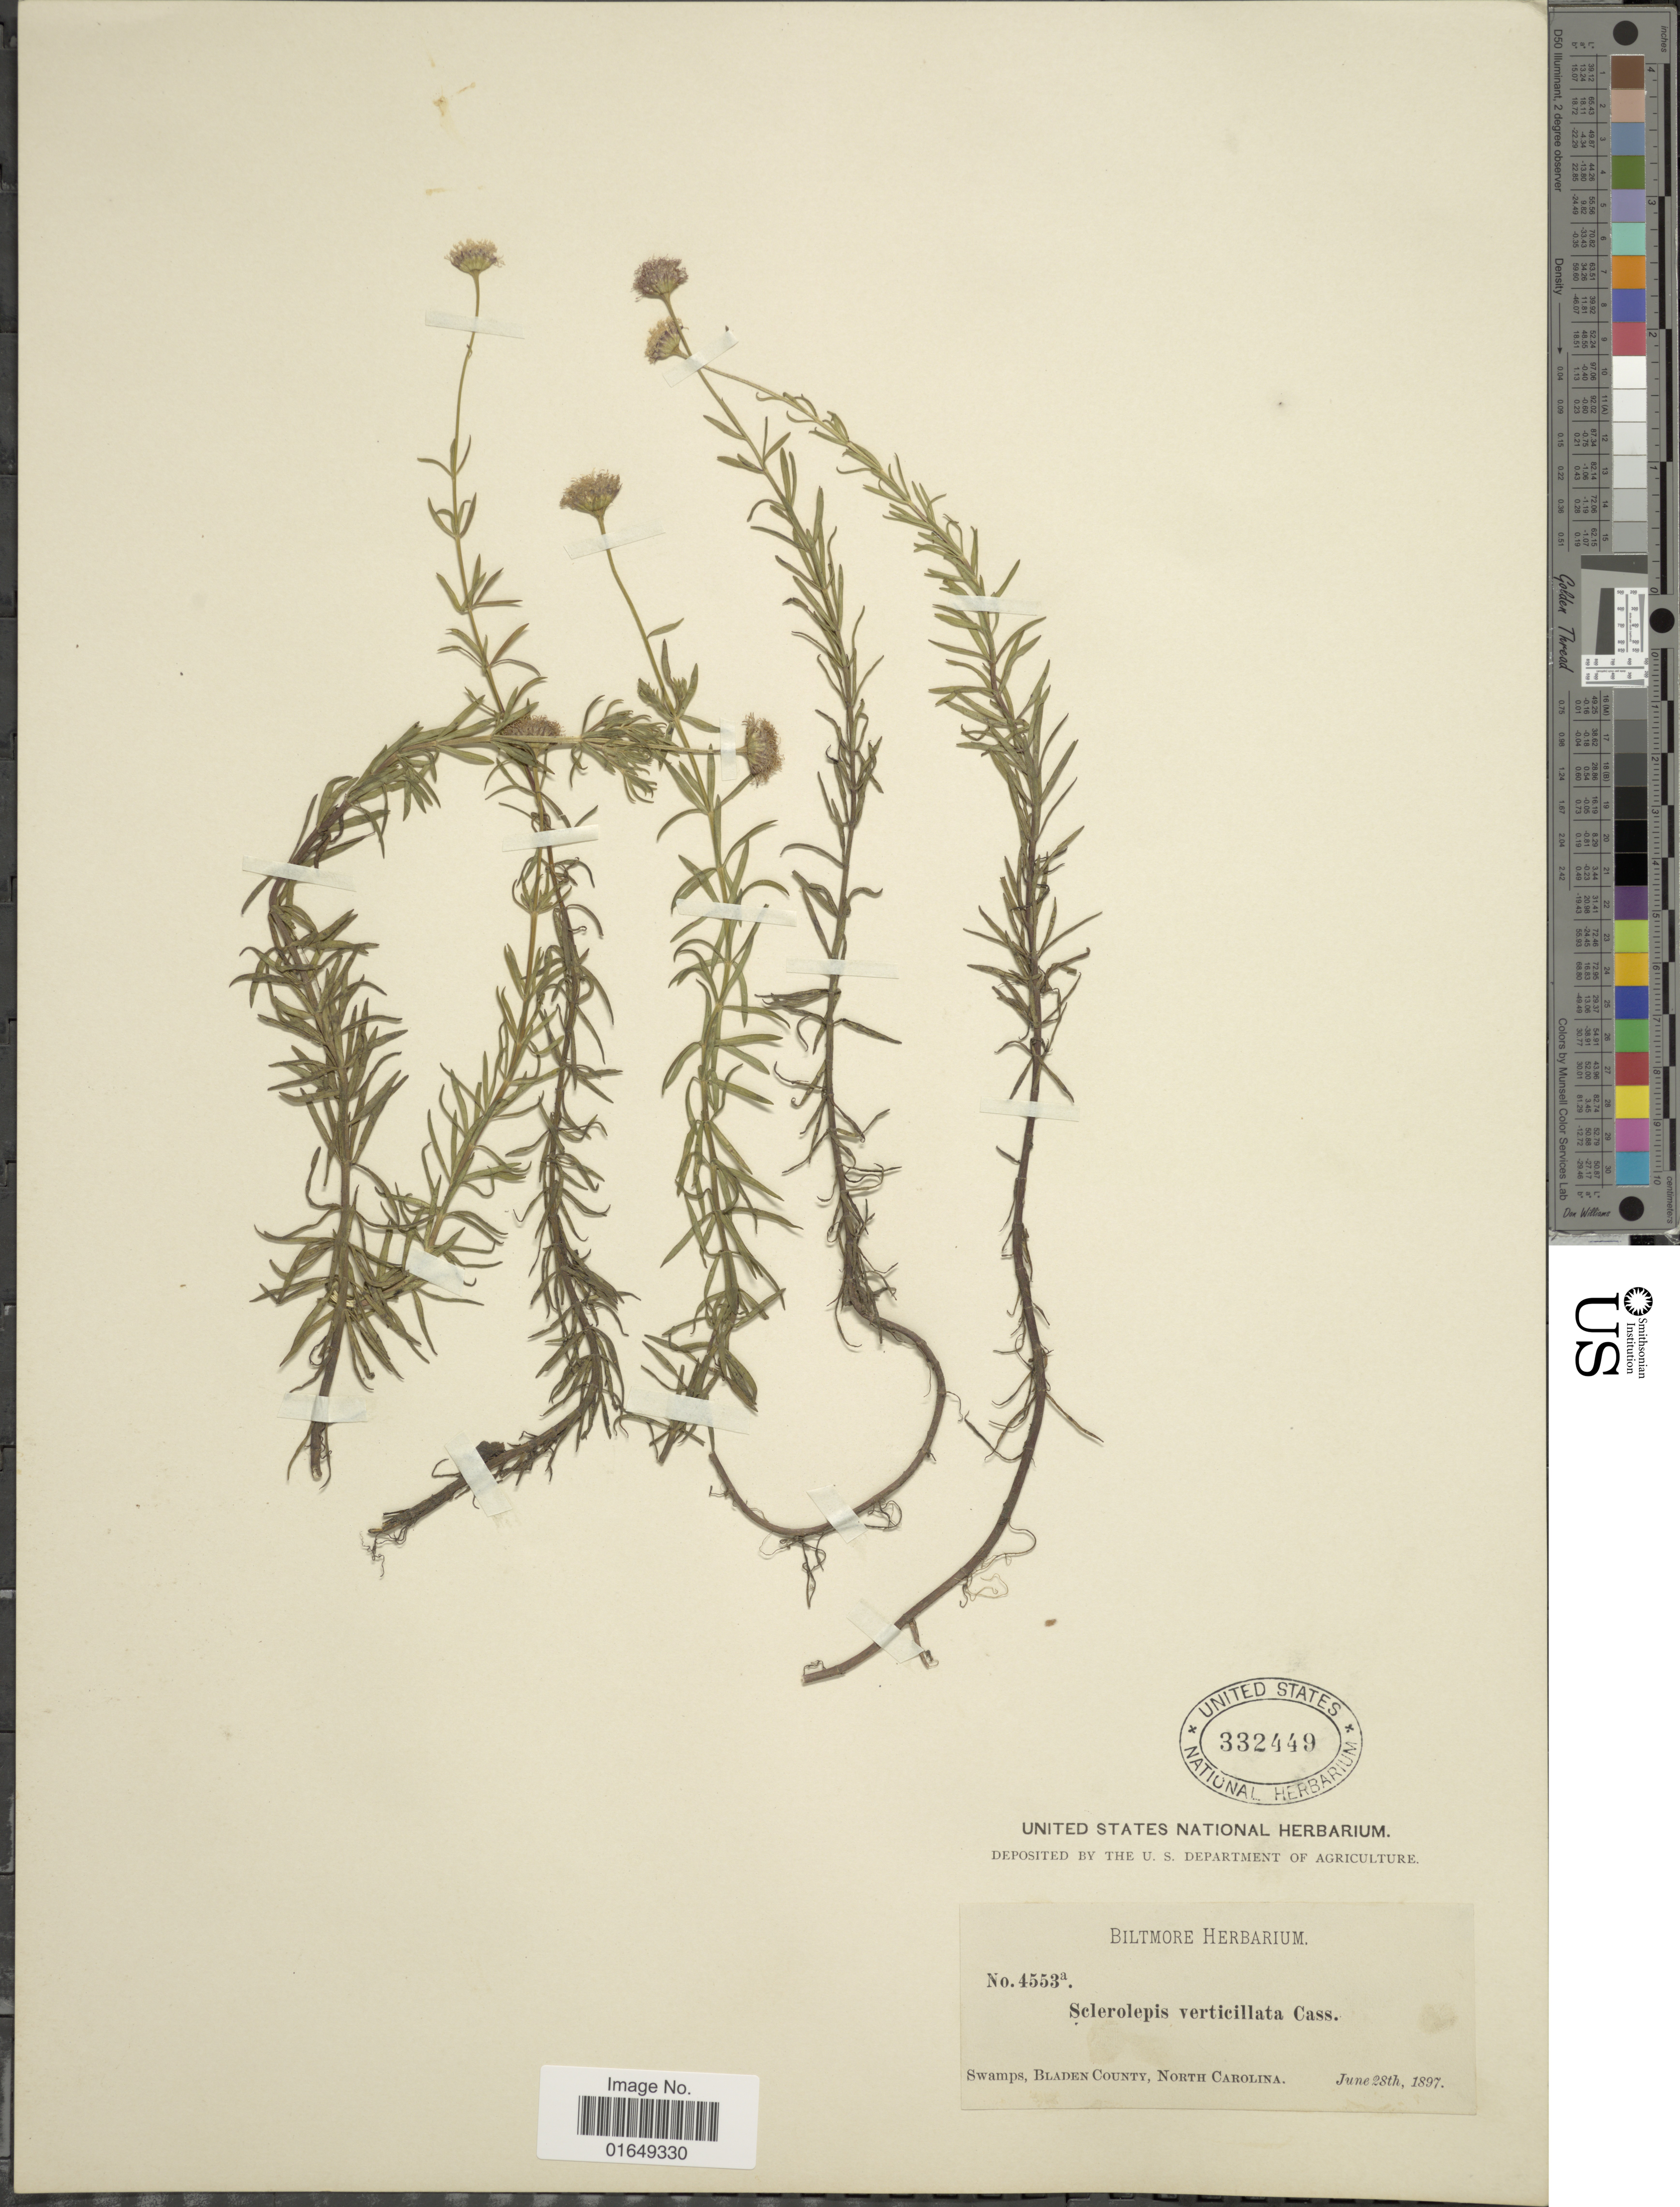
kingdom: Plantae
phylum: Tracheophyta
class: Magnoliopsida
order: Asterales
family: Asteraceae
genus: Sclerolepis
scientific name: Sclerolepis uniflora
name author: (Walter) Britton et al.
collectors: ex herb. Biltmore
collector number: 4553a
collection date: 1897-06-28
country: United States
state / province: North Carolina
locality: Swamps, Bladen County.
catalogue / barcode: US 332449